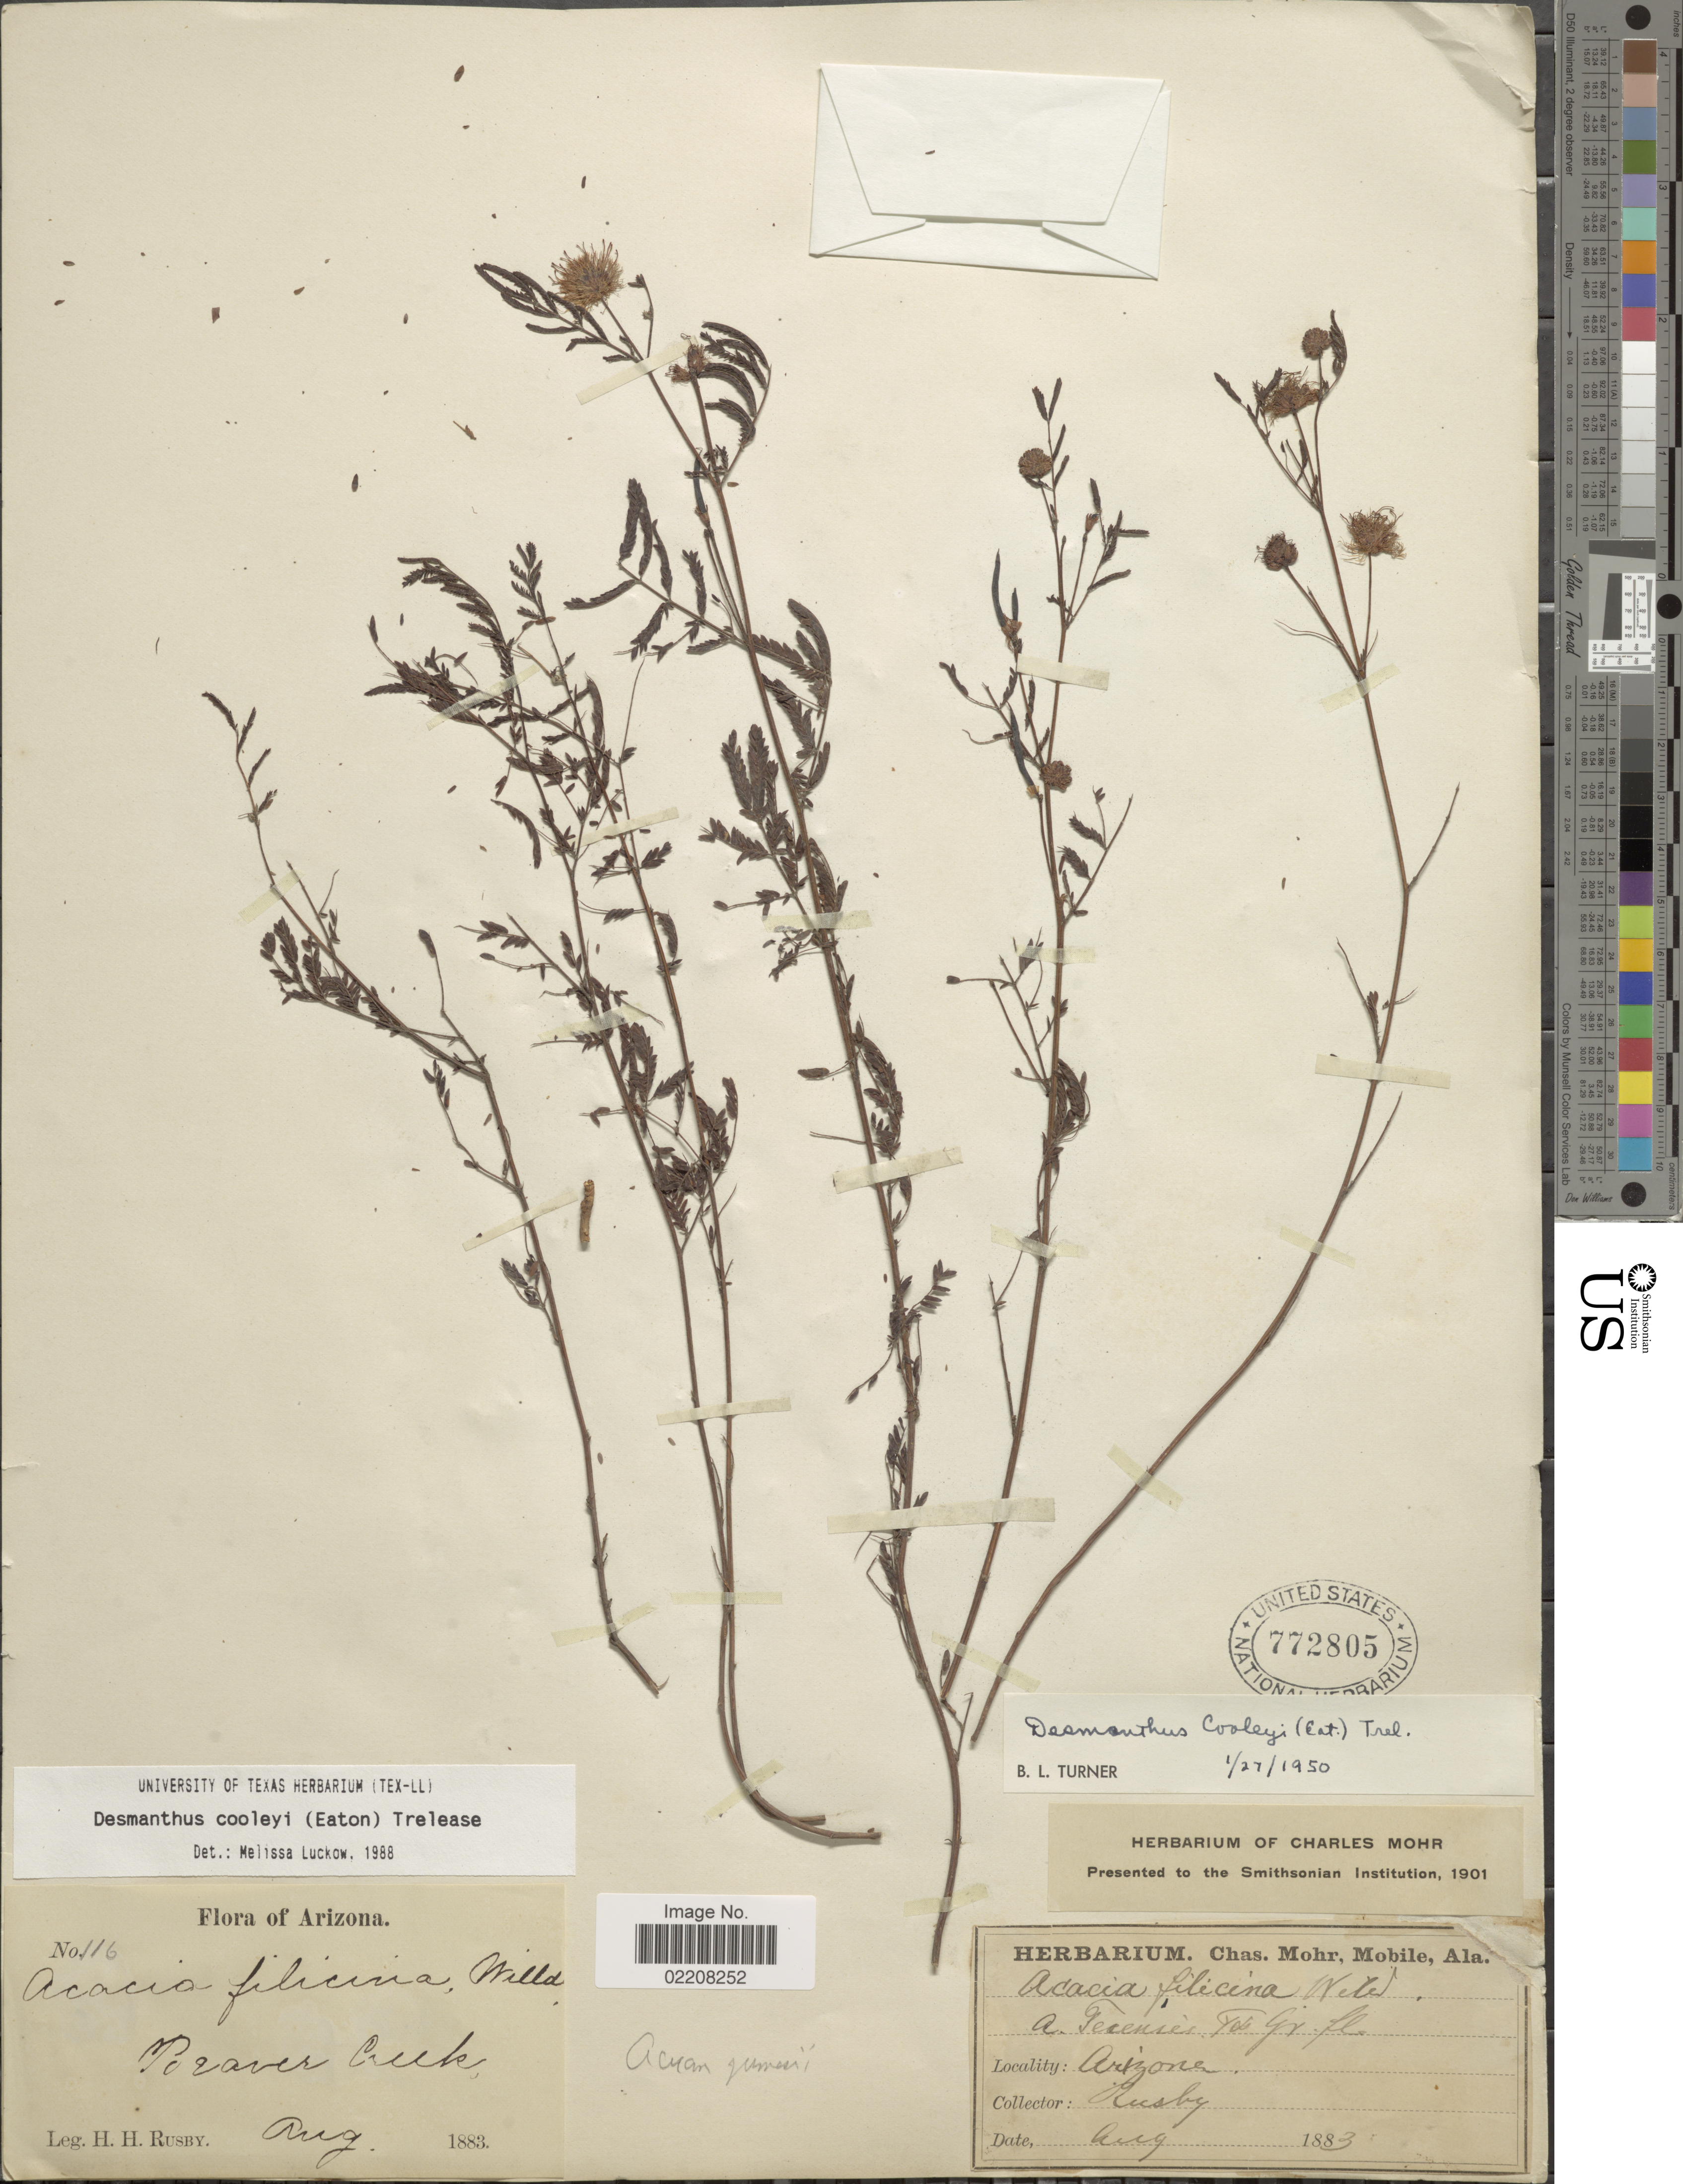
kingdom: Plantae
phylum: Tracheophyta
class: Magnoliopsida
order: Fabales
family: Fabaceae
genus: Desmanthus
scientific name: Desmanthus cooleyi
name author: (Eaton) Trel.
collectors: H. H. Rusby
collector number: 116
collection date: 1883-08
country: United States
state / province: Arizona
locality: Beaver Creek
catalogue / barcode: US 772805